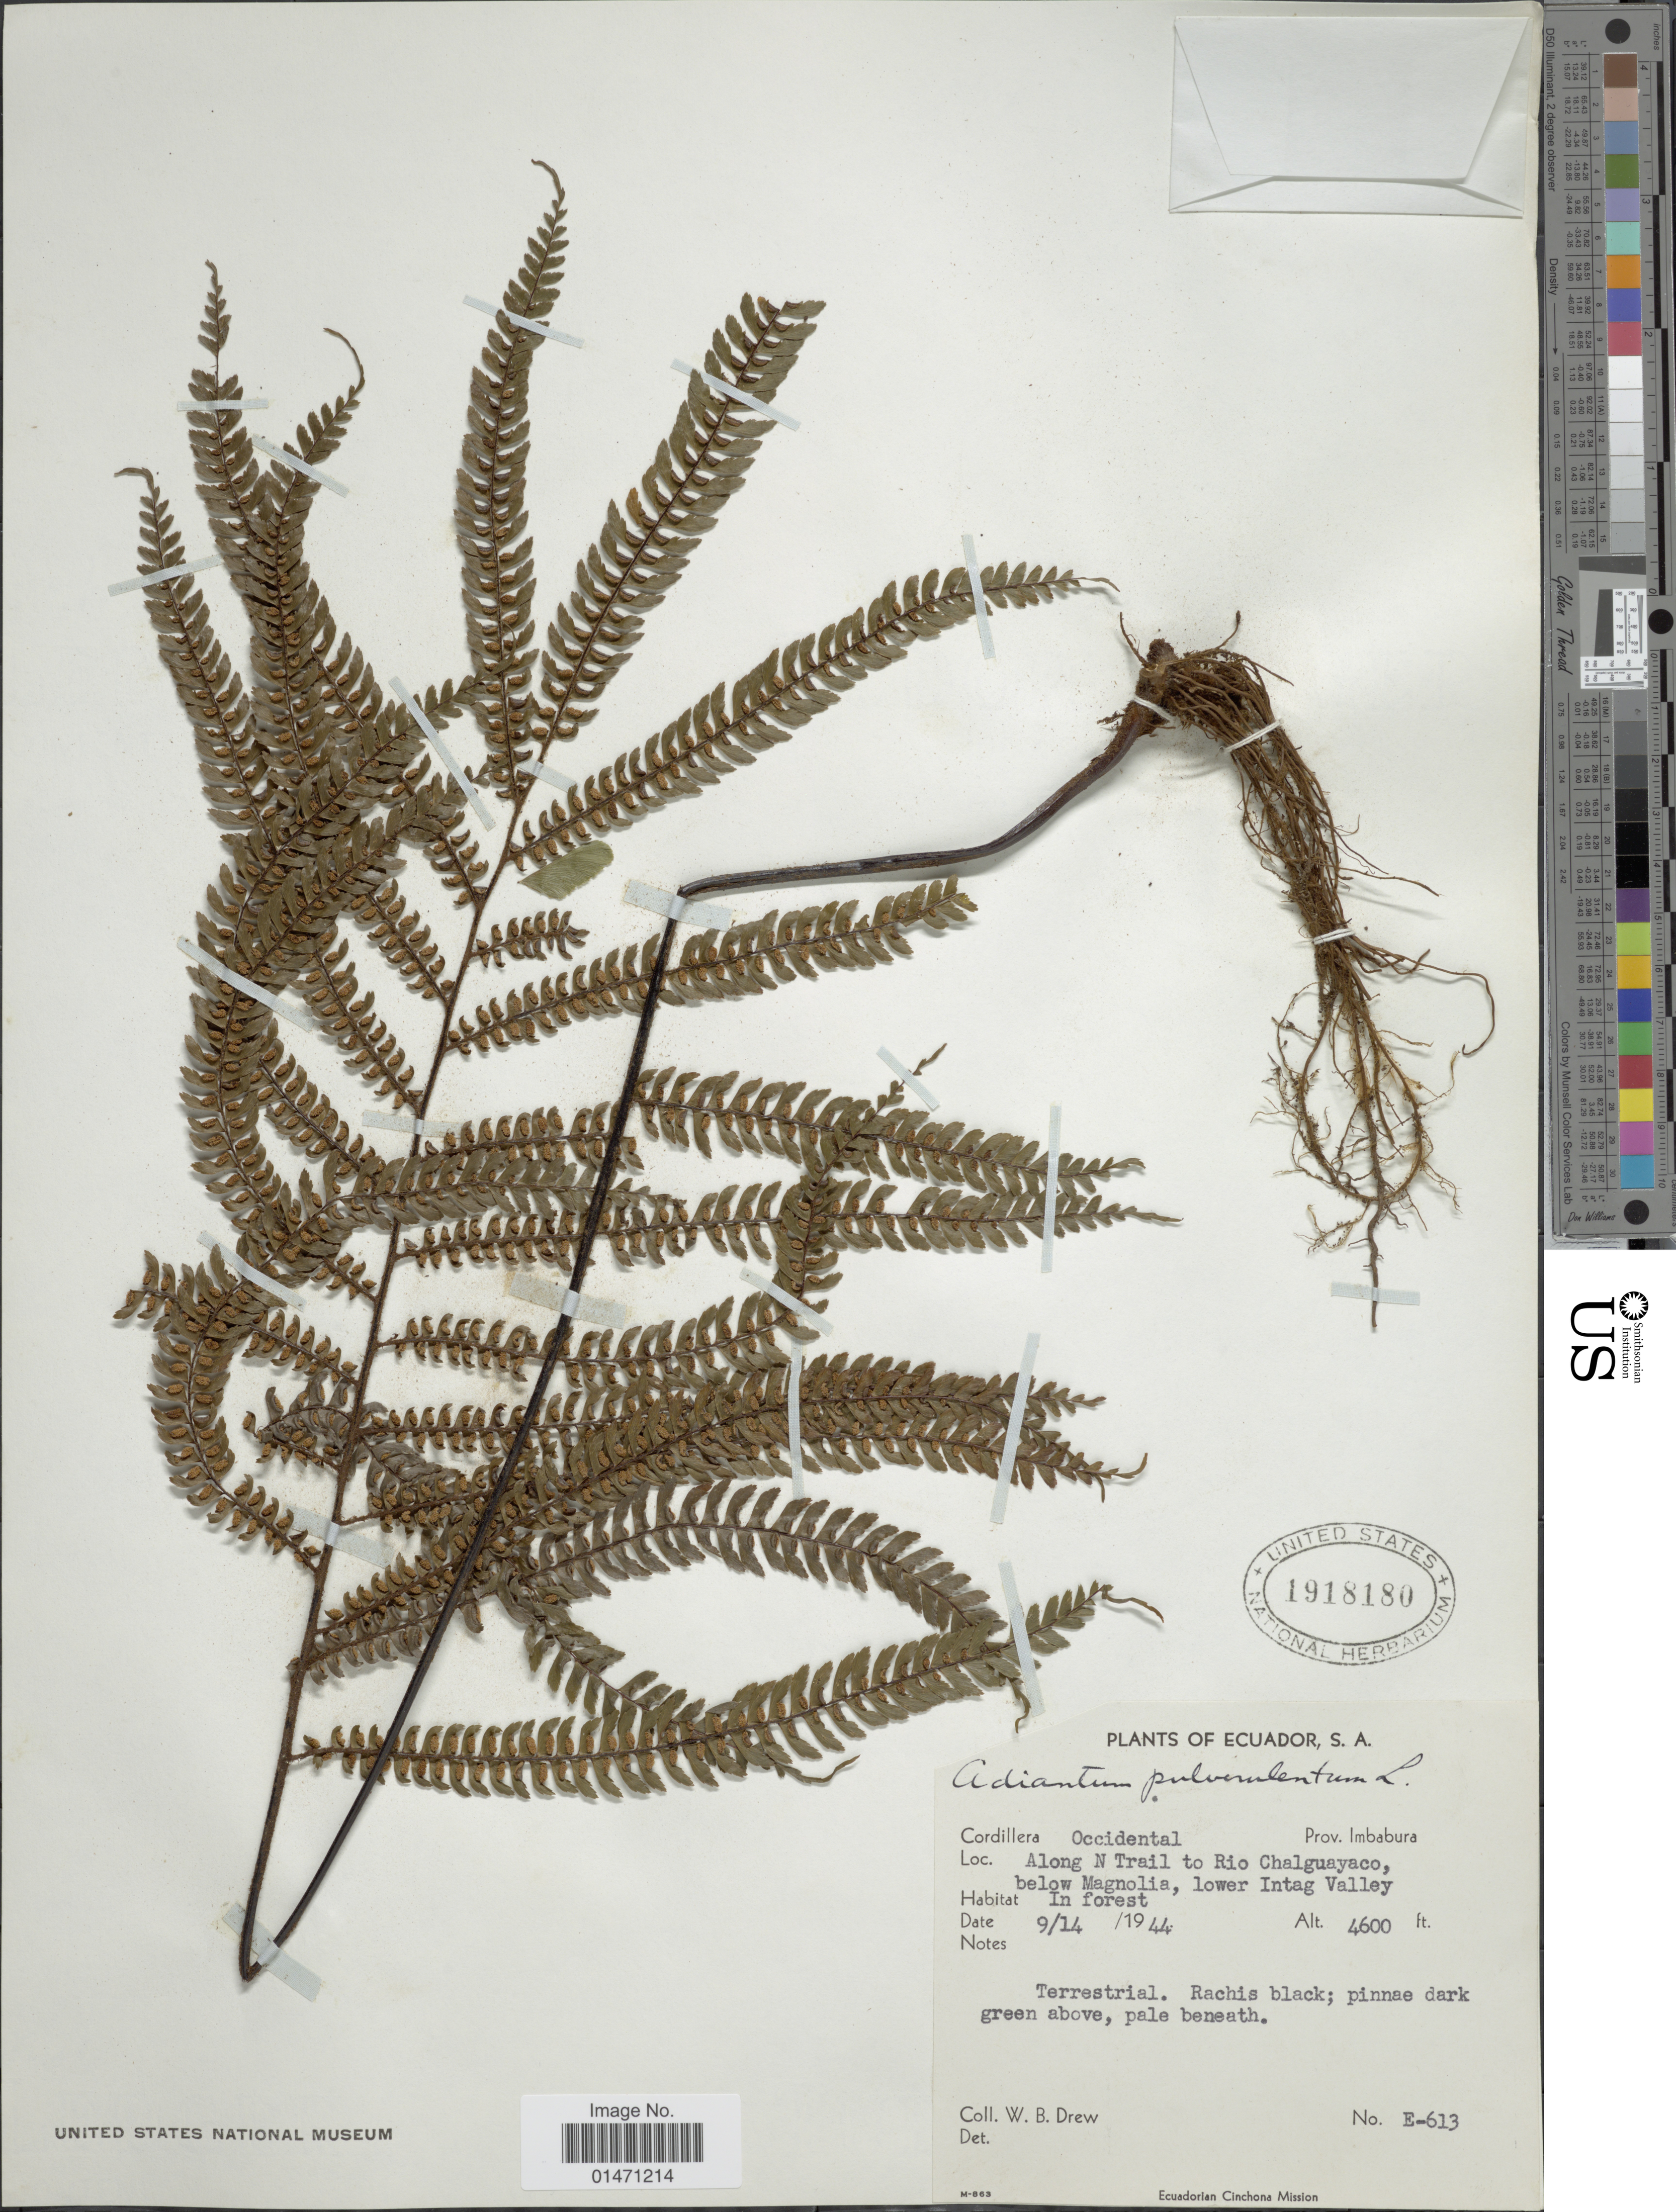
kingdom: Plantae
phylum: Tracheophyta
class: Polypodiopsida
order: Polypodiales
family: Pteridaceae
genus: Adiantum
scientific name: Adiantum pulverulentum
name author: L.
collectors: W. B. Drew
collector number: E-613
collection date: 1944-09-14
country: Ecuador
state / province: Imbabura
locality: PLants of Ecuador, S.A., Cordillera occidental, prov. Imbabura, along N trail to Rio Chalguayaco, below Magnolia, lower Intag valley in forest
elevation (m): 1402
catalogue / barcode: US 1918180